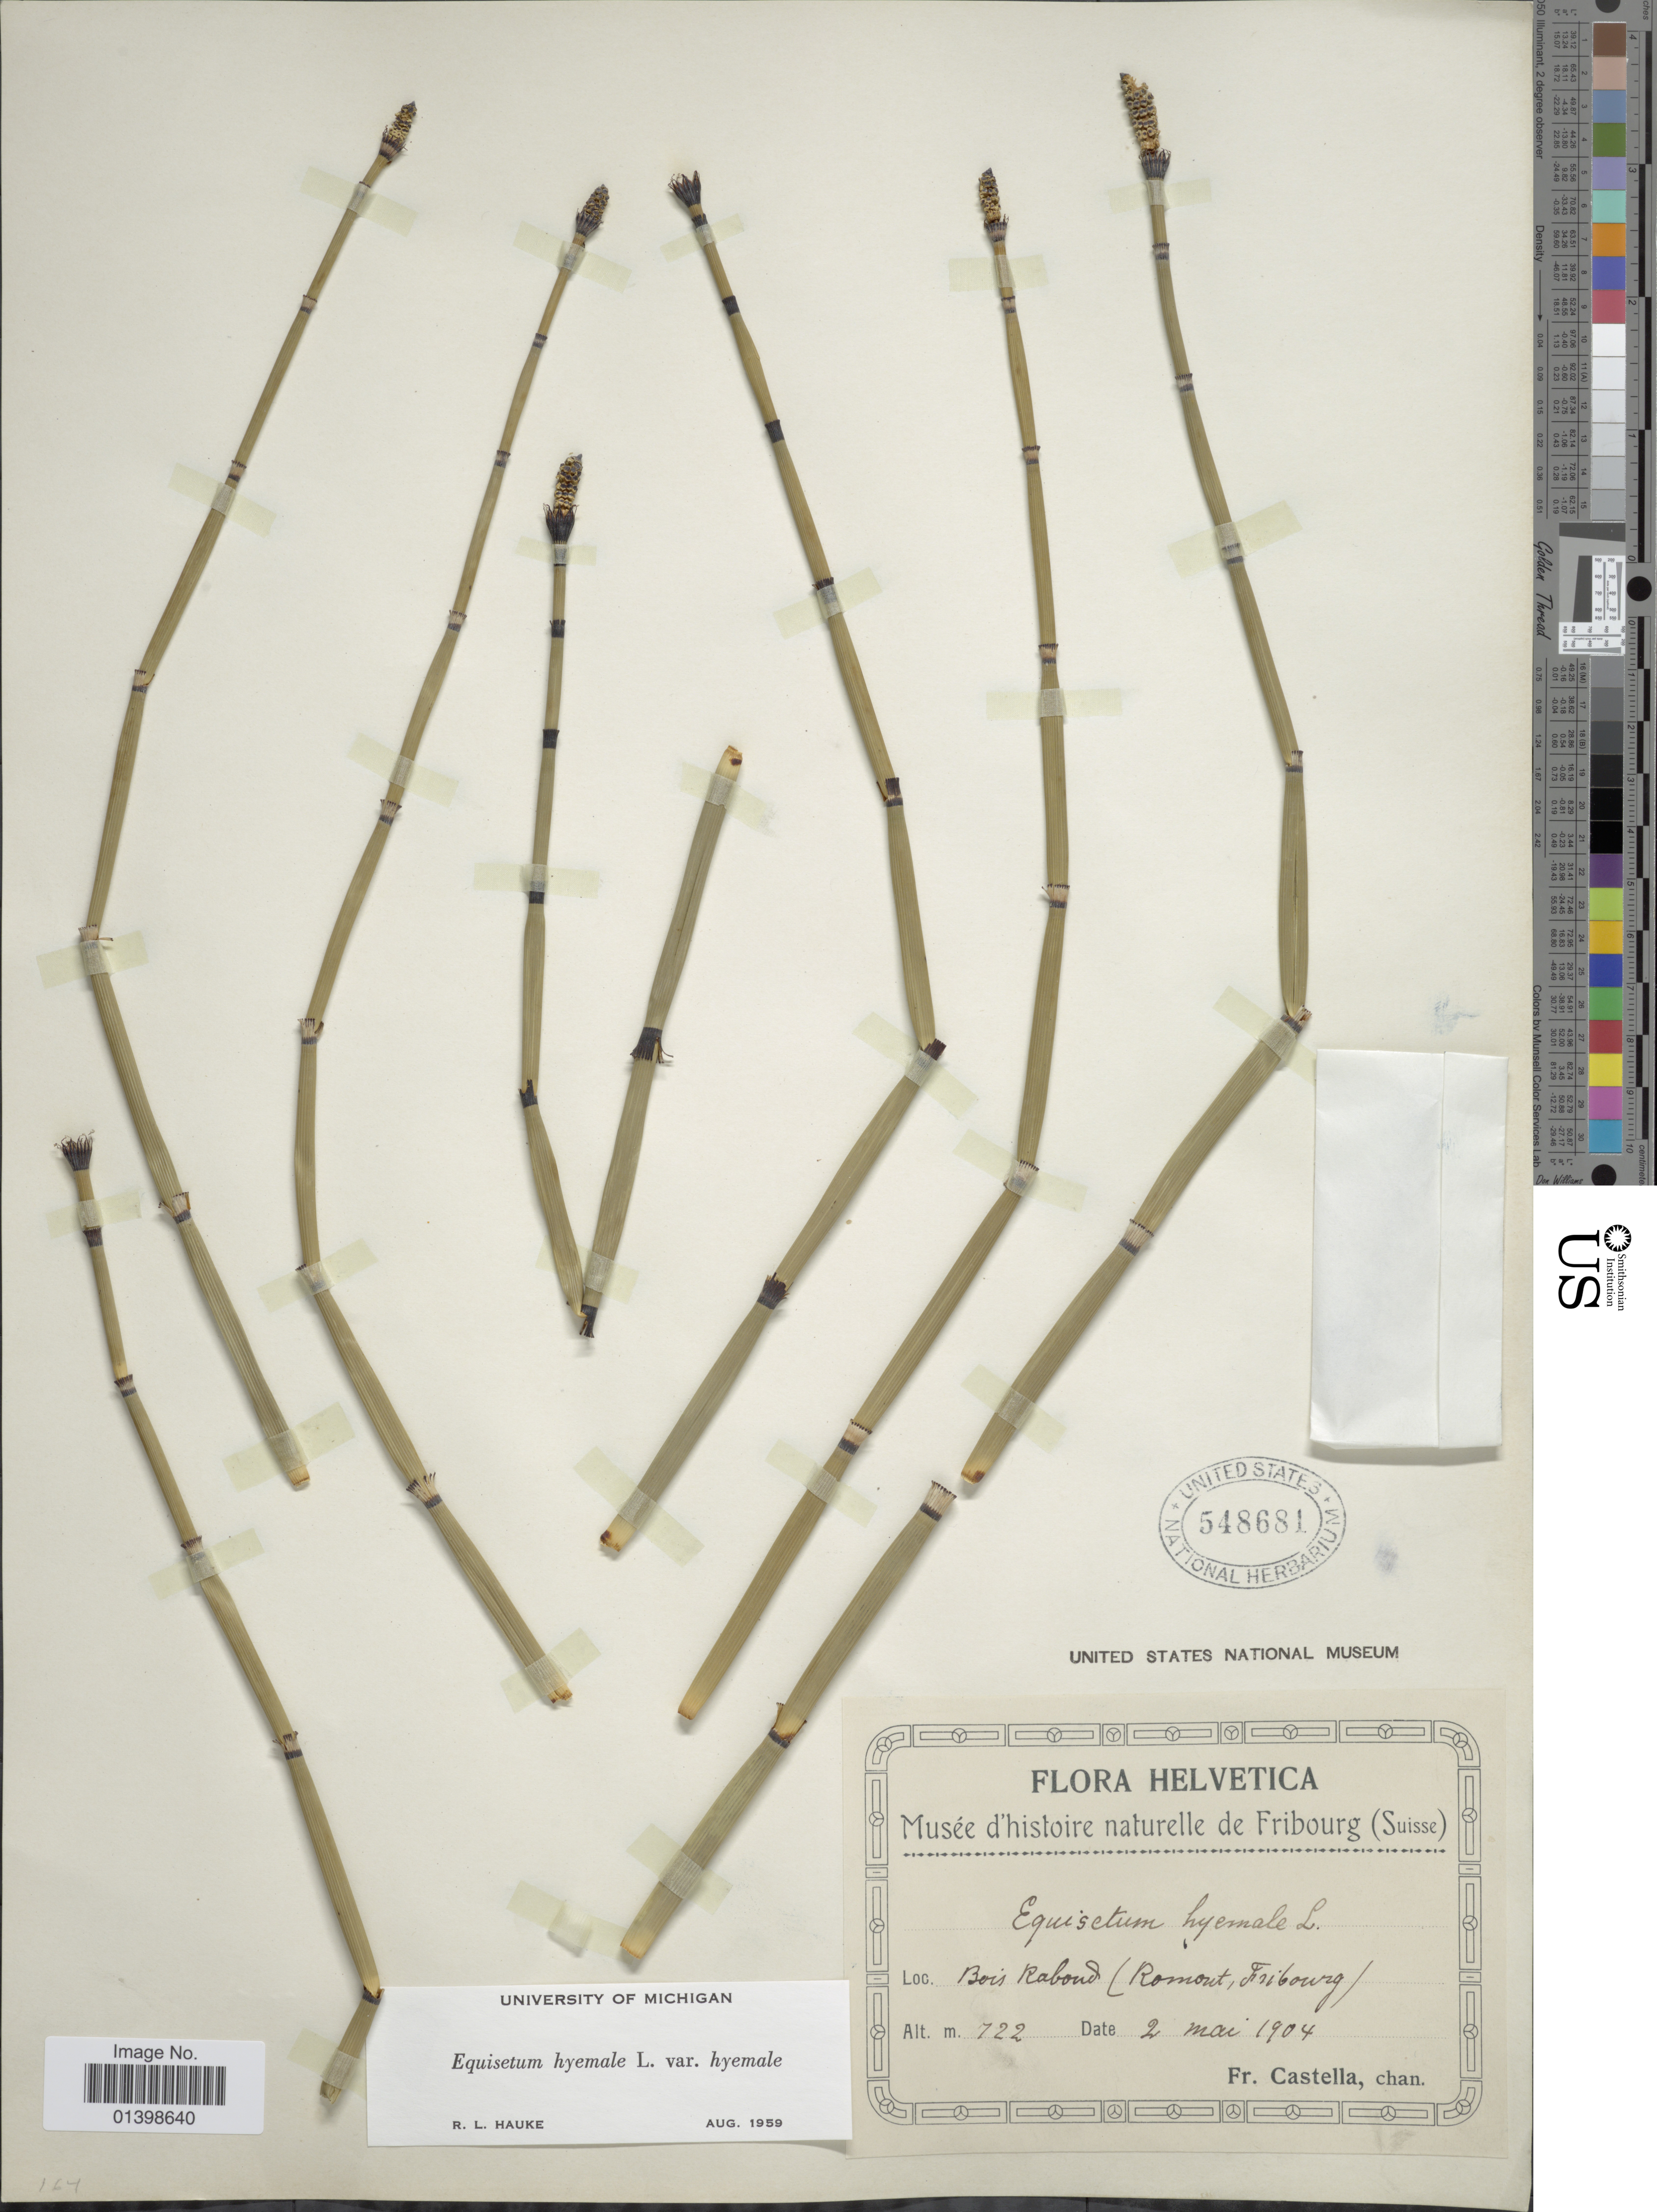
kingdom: Plantae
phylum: Tracheophyta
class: Polypodiopsida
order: Equisetales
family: Equisetaceae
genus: Equisetum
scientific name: Equisetum hyemale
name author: L.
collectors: Fr. Castella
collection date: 1904-05-02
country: Switzerland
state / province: Fribourg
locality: Bois Raboud (Romount) [Romont]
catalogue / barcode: US 548681